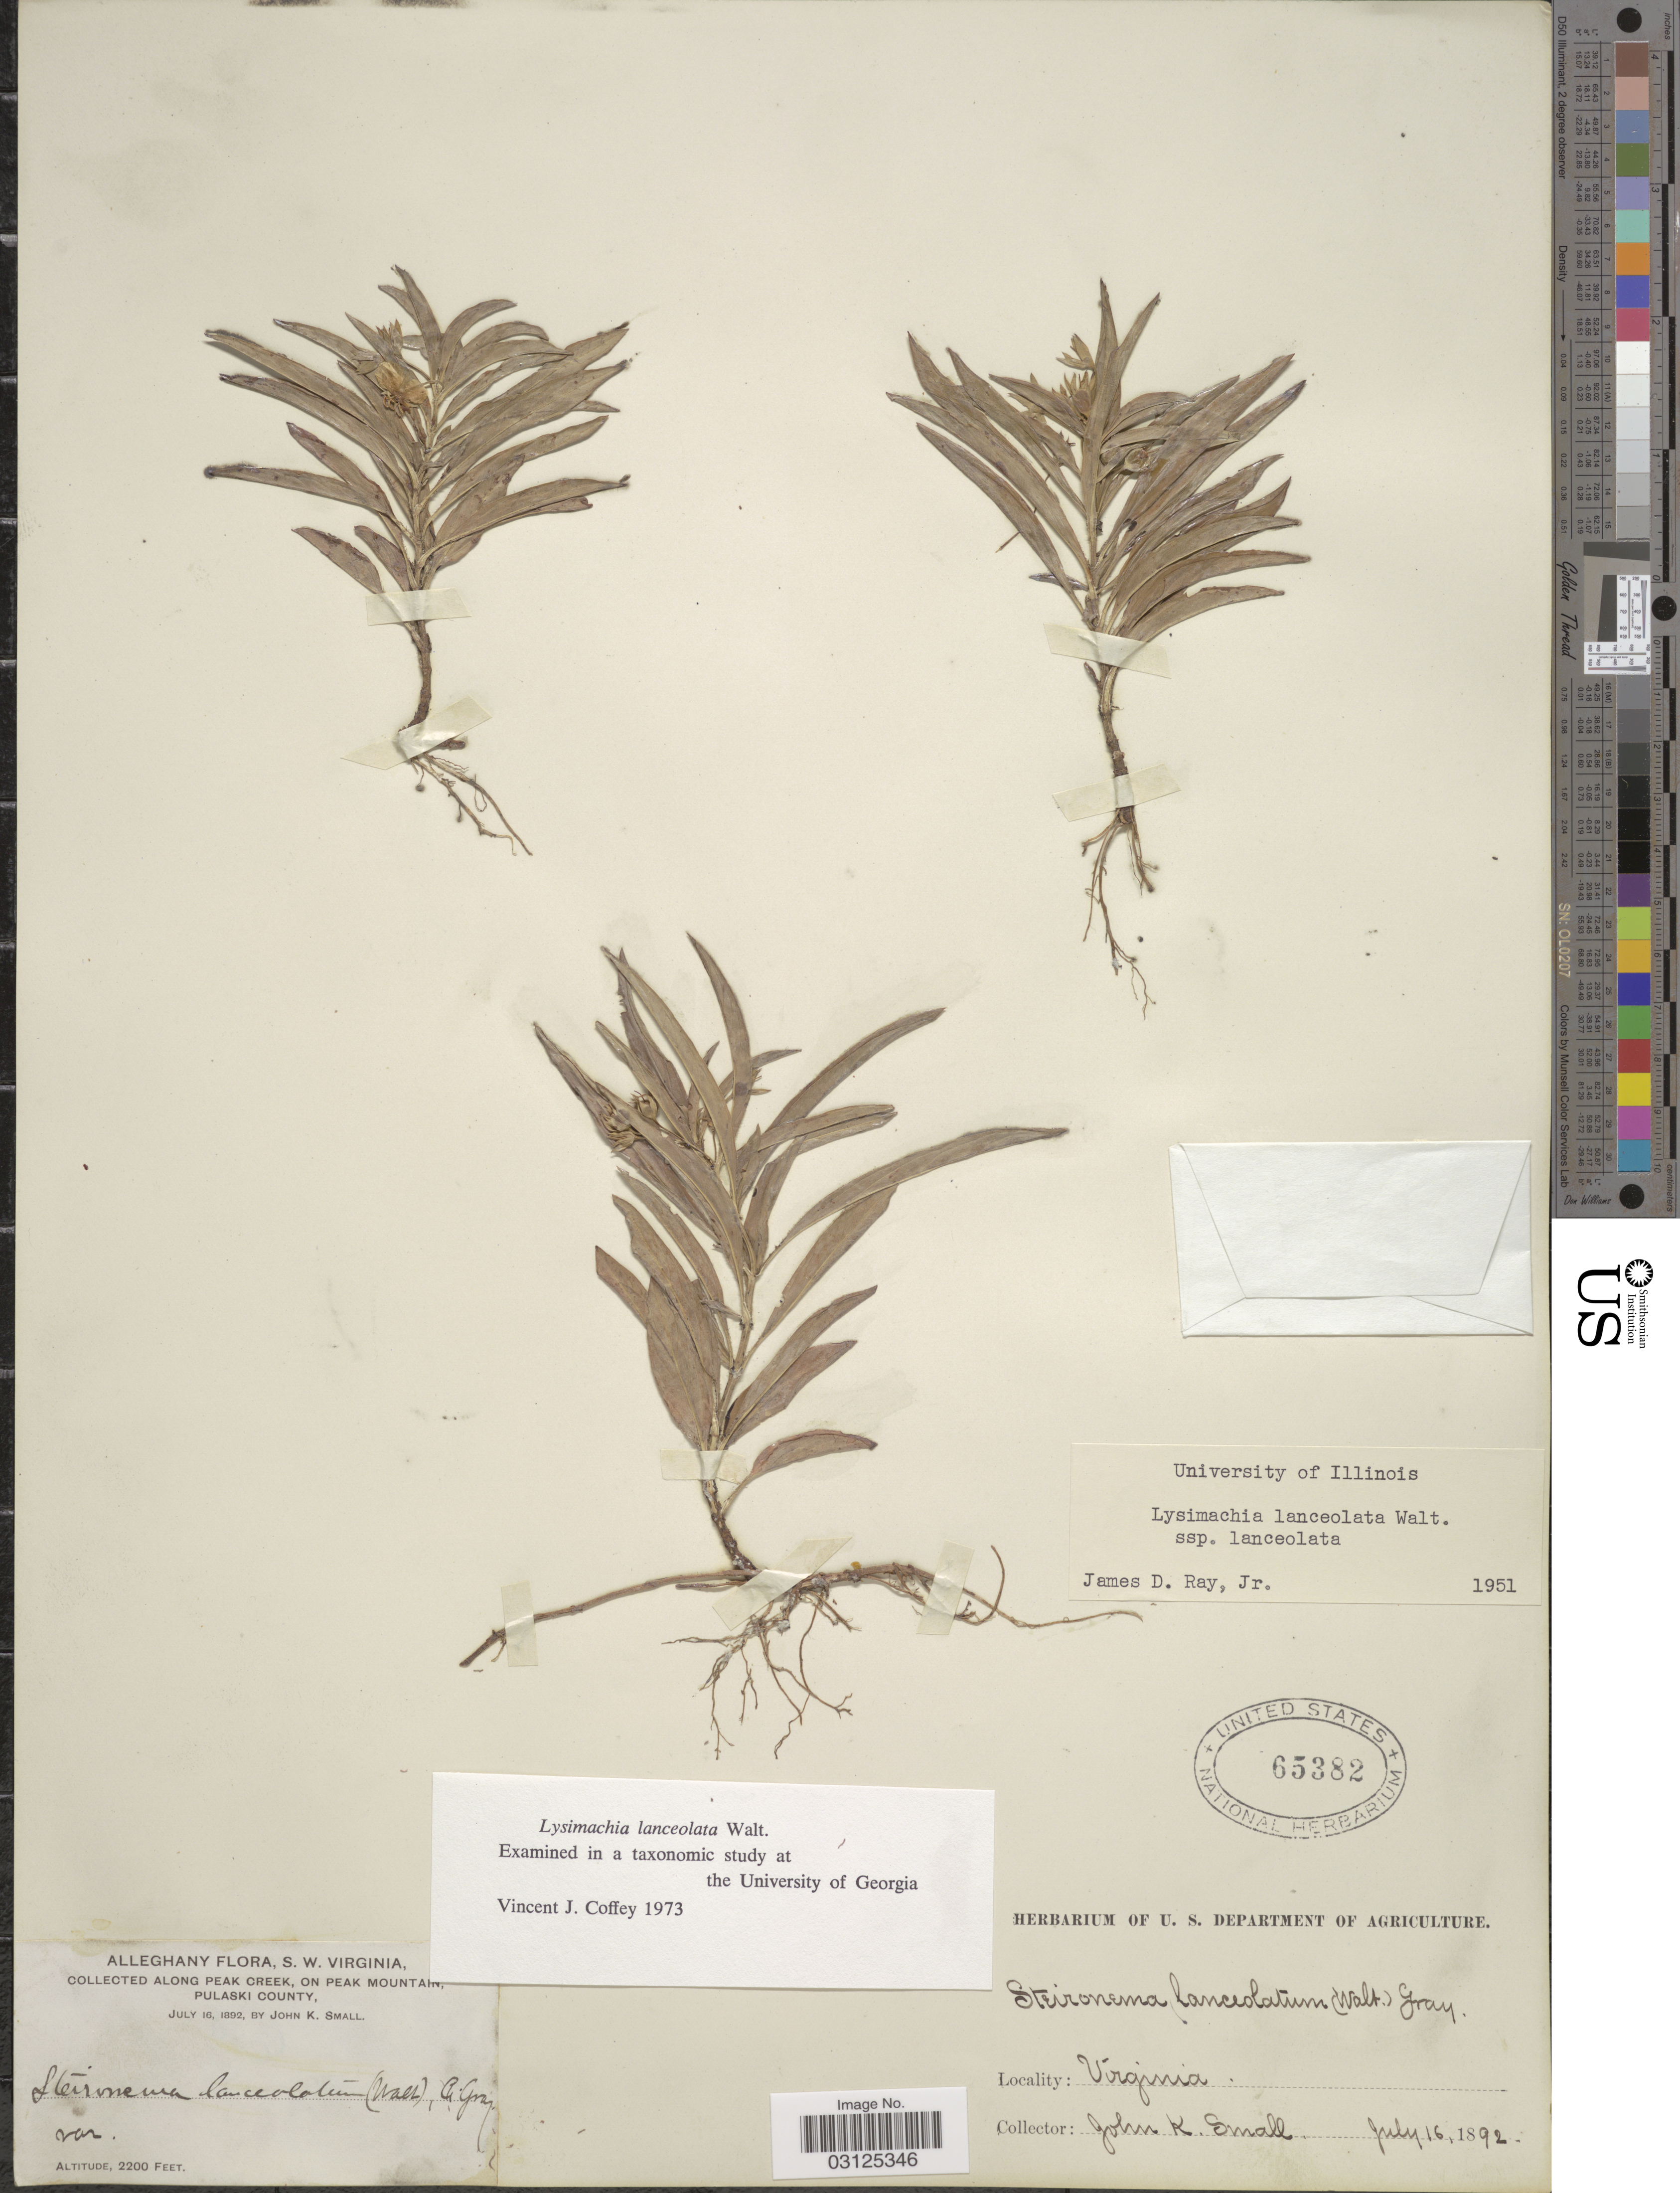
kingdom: Plantae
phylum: Tracheophyta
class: Magnoliopsida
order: Ericales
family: Primulaceae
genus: Lysimachia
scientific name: Lysimachia lanceolata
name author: Walter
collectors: J. K. Small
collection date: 1892-07-16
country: United States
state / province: Virginia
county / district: Pulaski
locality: Alleghany. S.W. Virginia. Along Peak Creek, on Peak Mountain.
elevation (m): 671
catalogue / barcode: US 65382